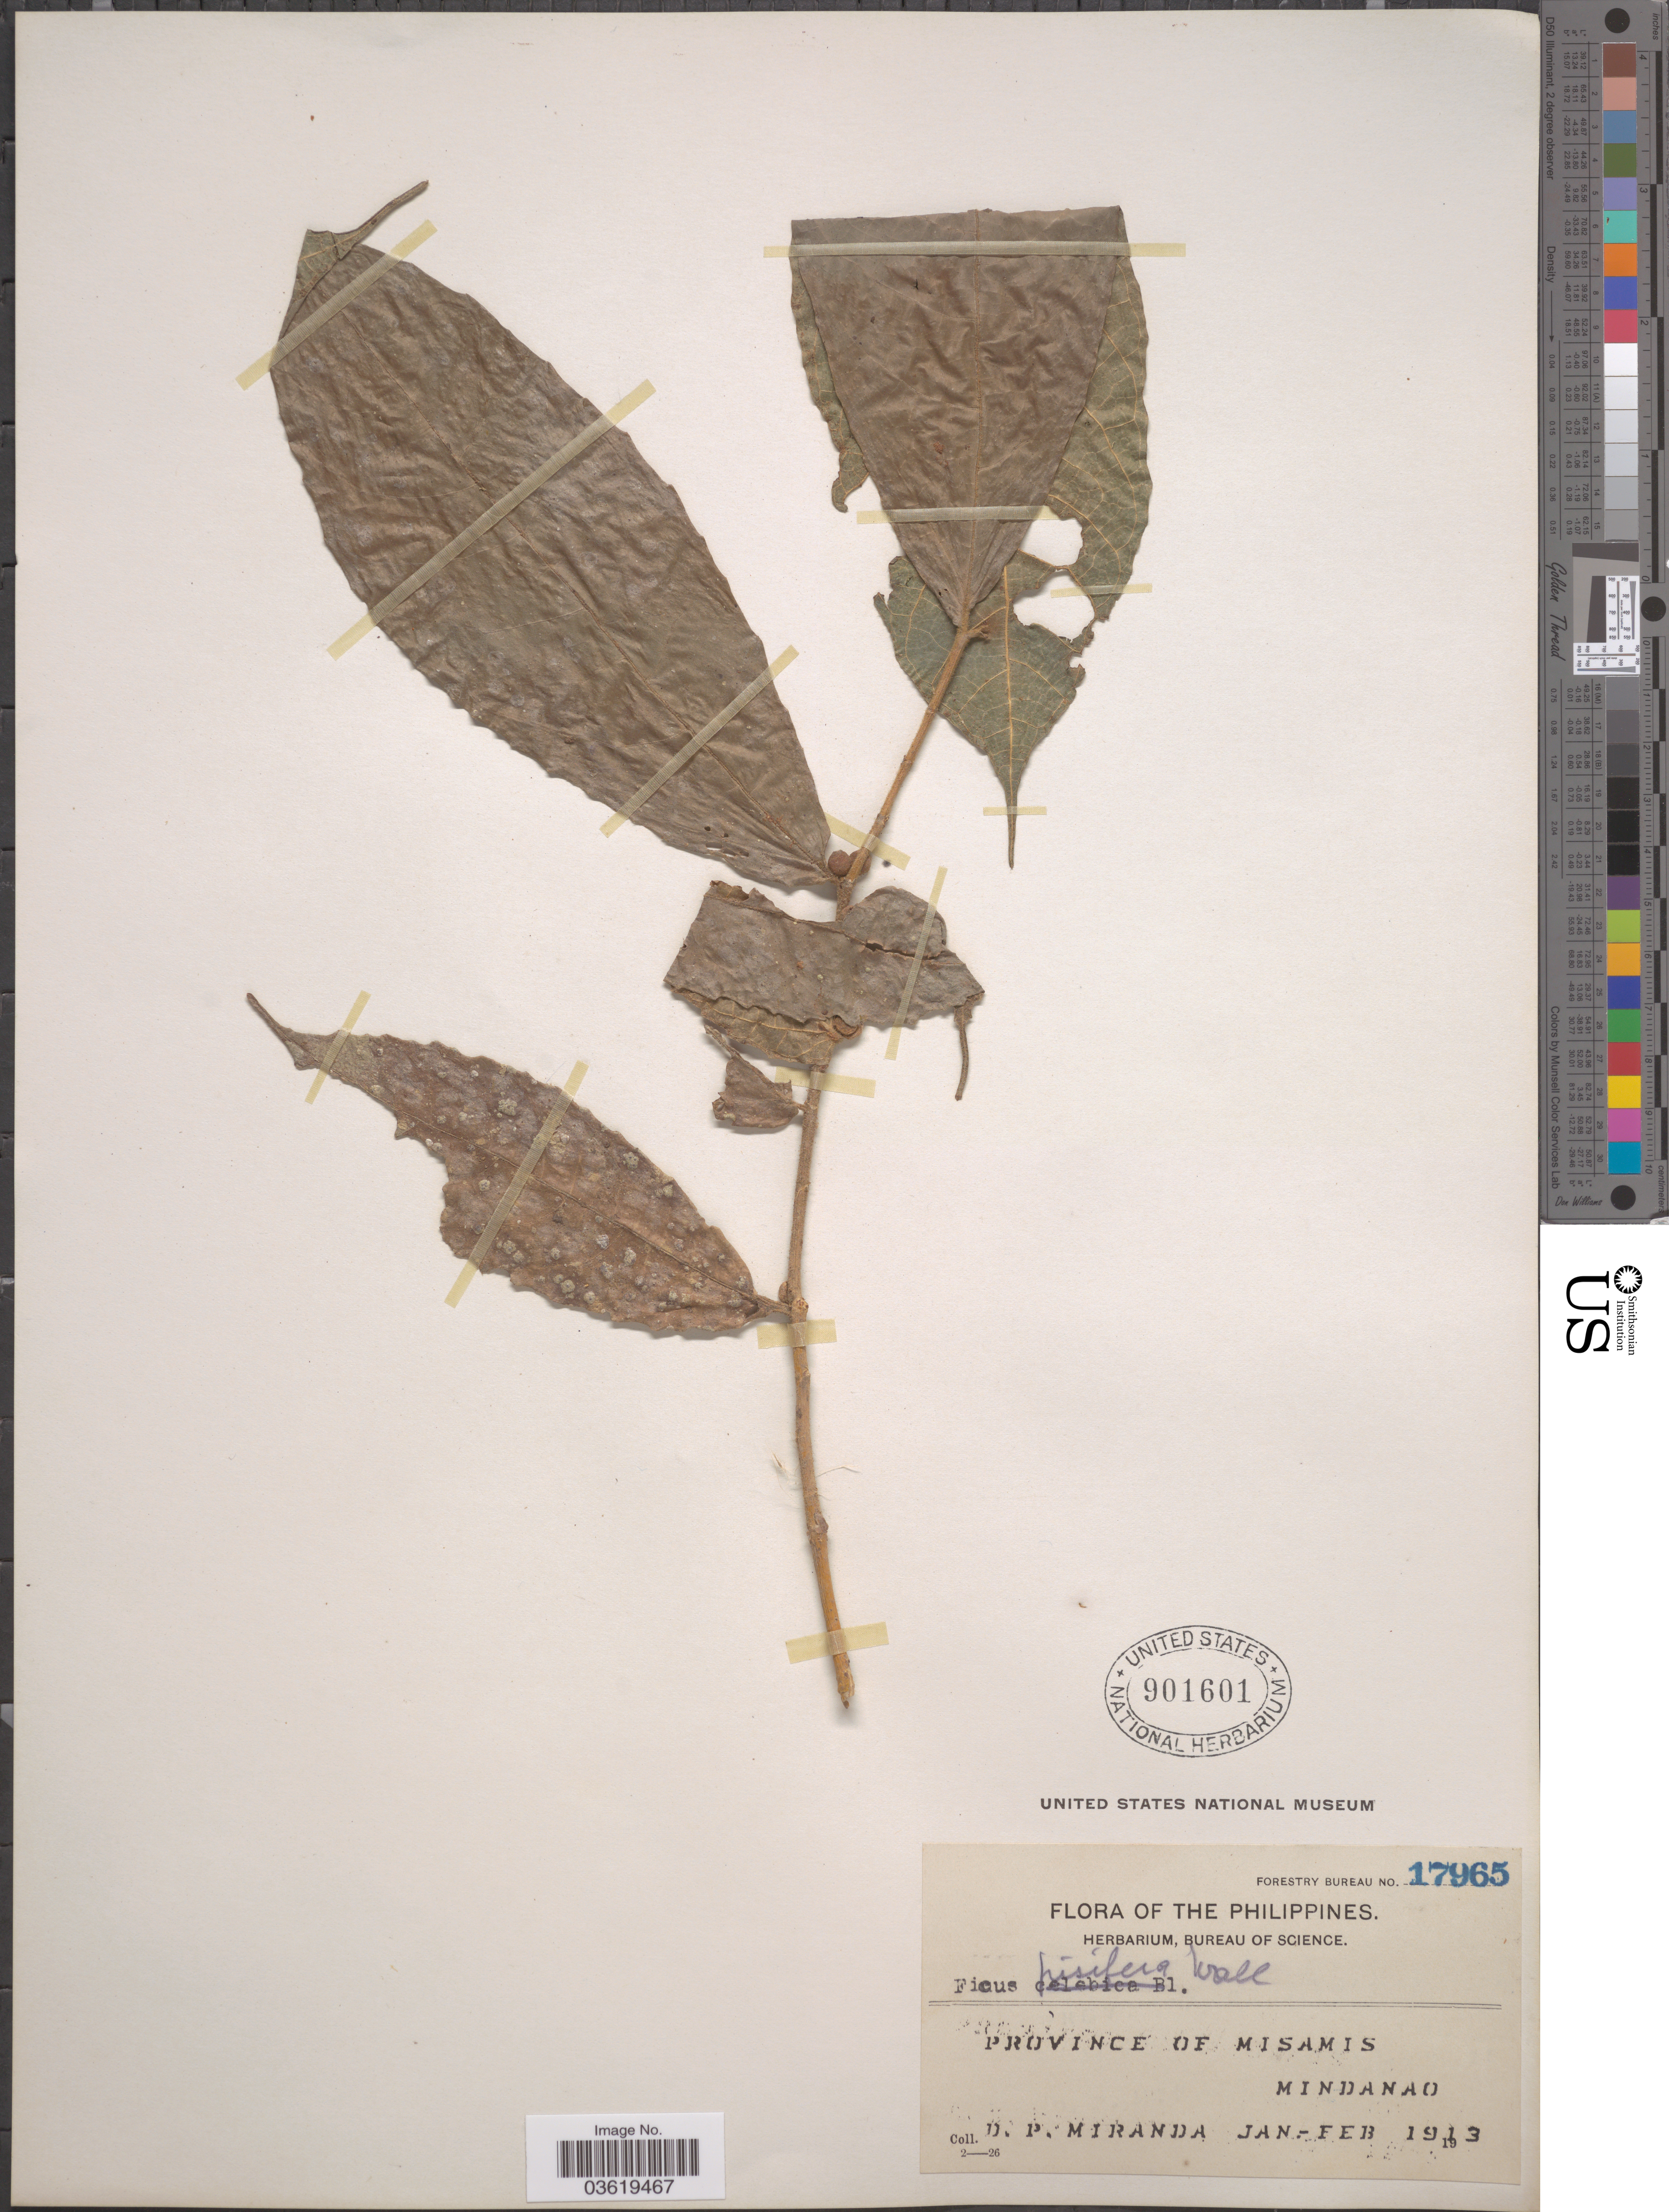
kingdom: Plantae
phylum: Tracheophyta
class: Magnoliopsida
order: Rosales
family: Moraceae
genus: Ficus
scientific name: Ficus pisifera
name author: Wall.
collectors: D. P. Miranda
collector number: Forestry Bureau 17965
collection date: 1913-01/1913-02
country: Philippines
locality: Province of Misamis. Mindanao.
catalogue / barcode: US 901601